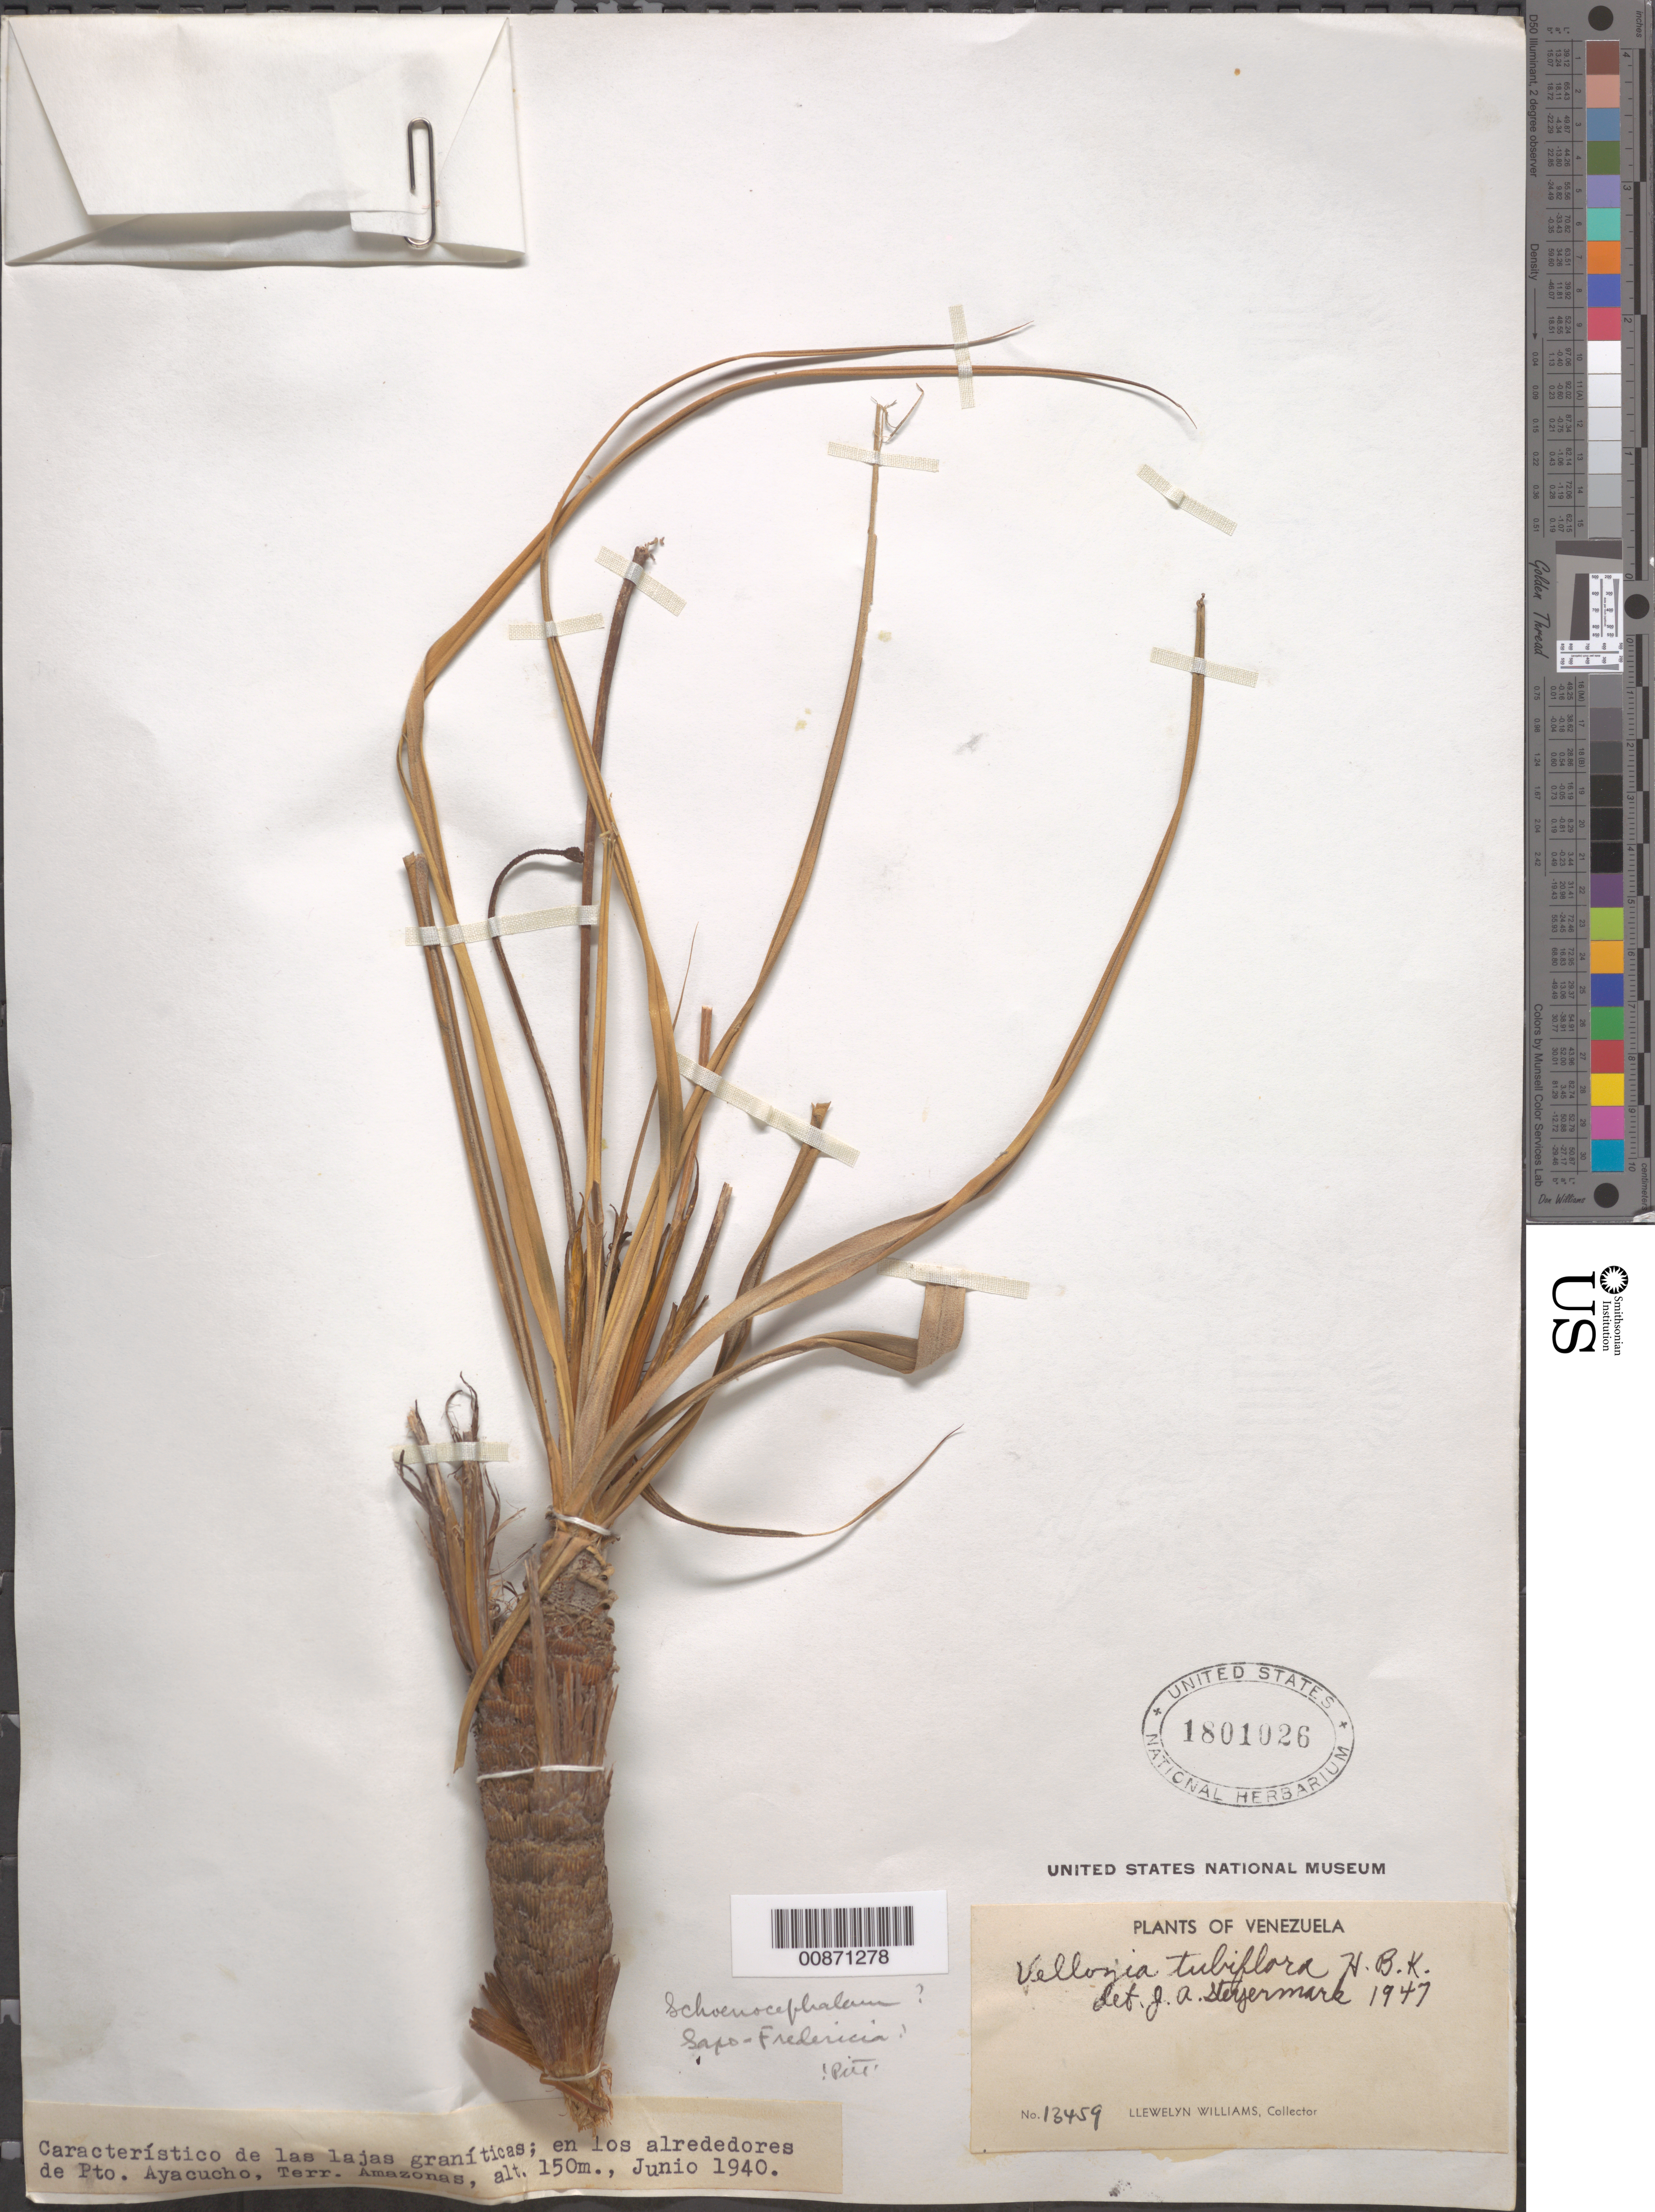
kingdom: Plantae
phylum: Tracheophyta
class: Liliopsida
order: Pandanales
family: Velloziaceae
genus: Vellozia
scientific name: Vellozia tubiflora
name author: (A. Rich.) Kunth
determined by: Steyermark, Julian A., (VEN)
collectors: Ll. Williams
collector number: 13459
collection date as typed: Jun-40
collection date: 1940-06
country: Venezuela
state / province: Amazonas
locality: Puerto Ayacucho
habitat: Lajas graníticas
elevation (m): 150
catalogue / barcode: US 1801026